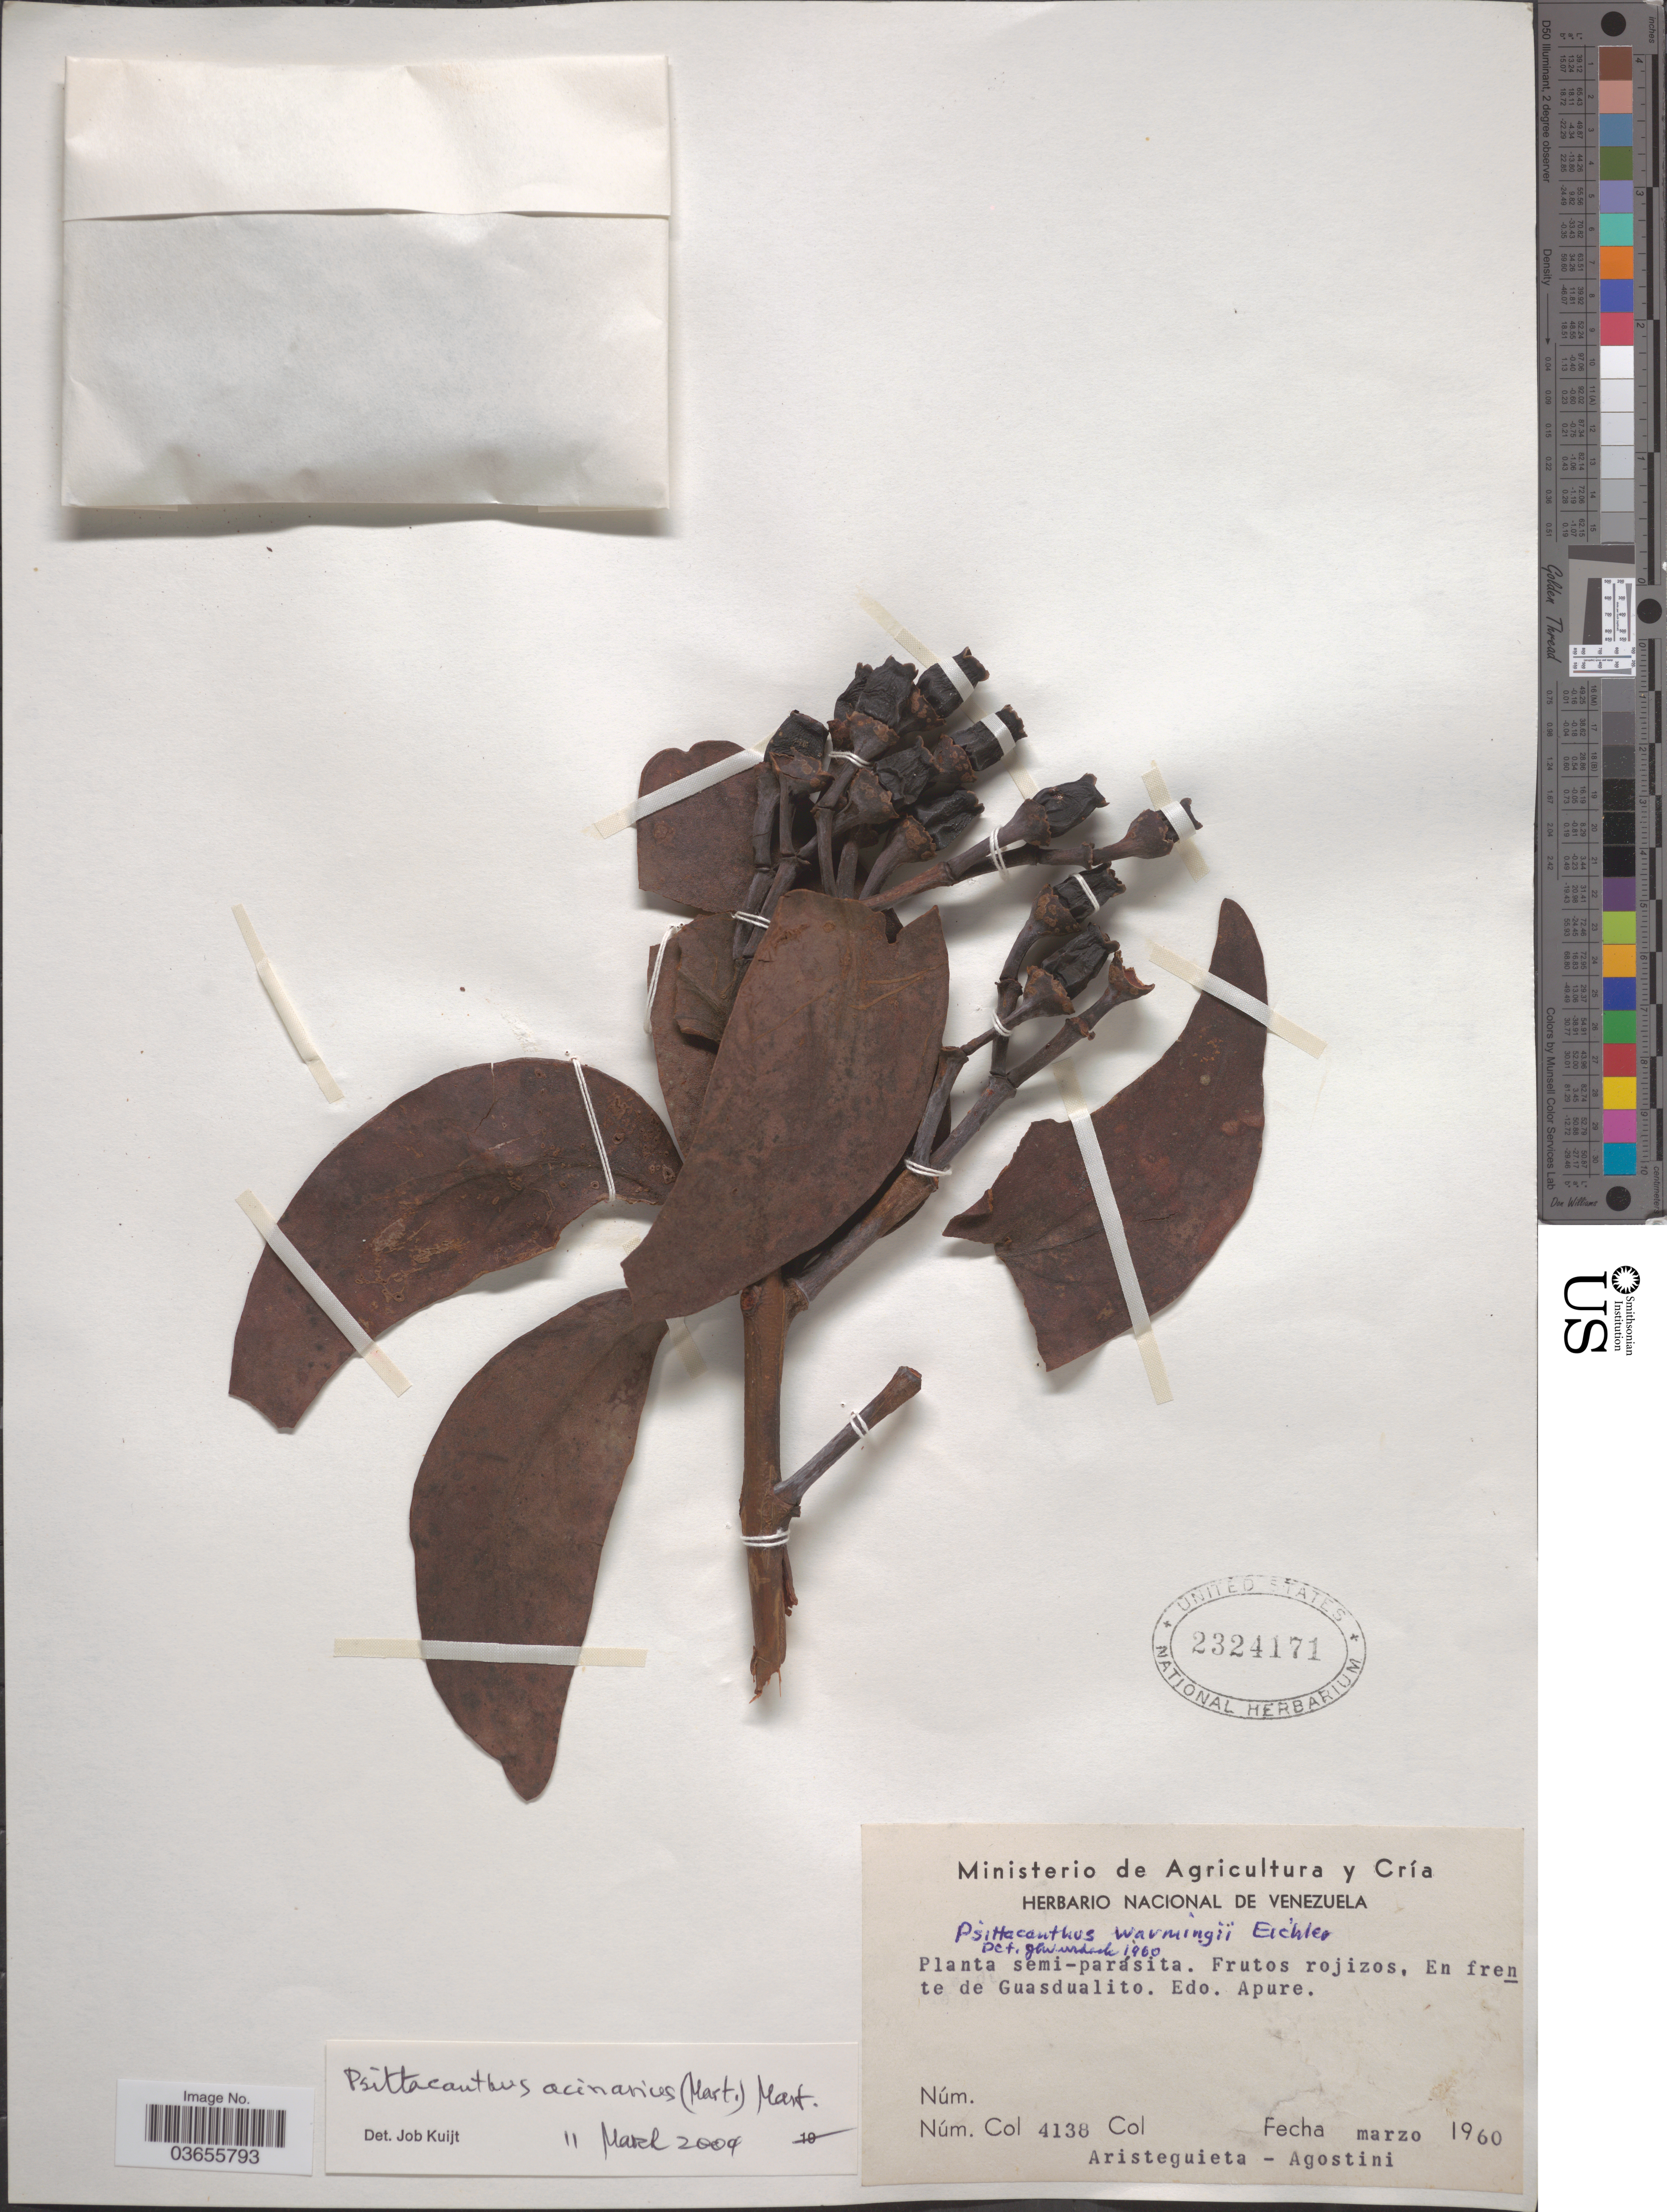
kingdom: Plantae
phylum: Tracheophyta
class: Magnoliopsida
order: Santalales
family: Loranthaceae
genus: Psittacanthus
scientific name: Psittacanthus acinarius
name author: (Mart.) Mart.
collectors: -. Aristeguieta & Agostini, --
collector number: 4138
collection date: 1960-03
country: Venezuela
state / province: Apure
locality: En frente de Guasdualito.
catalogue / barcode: US 2324171